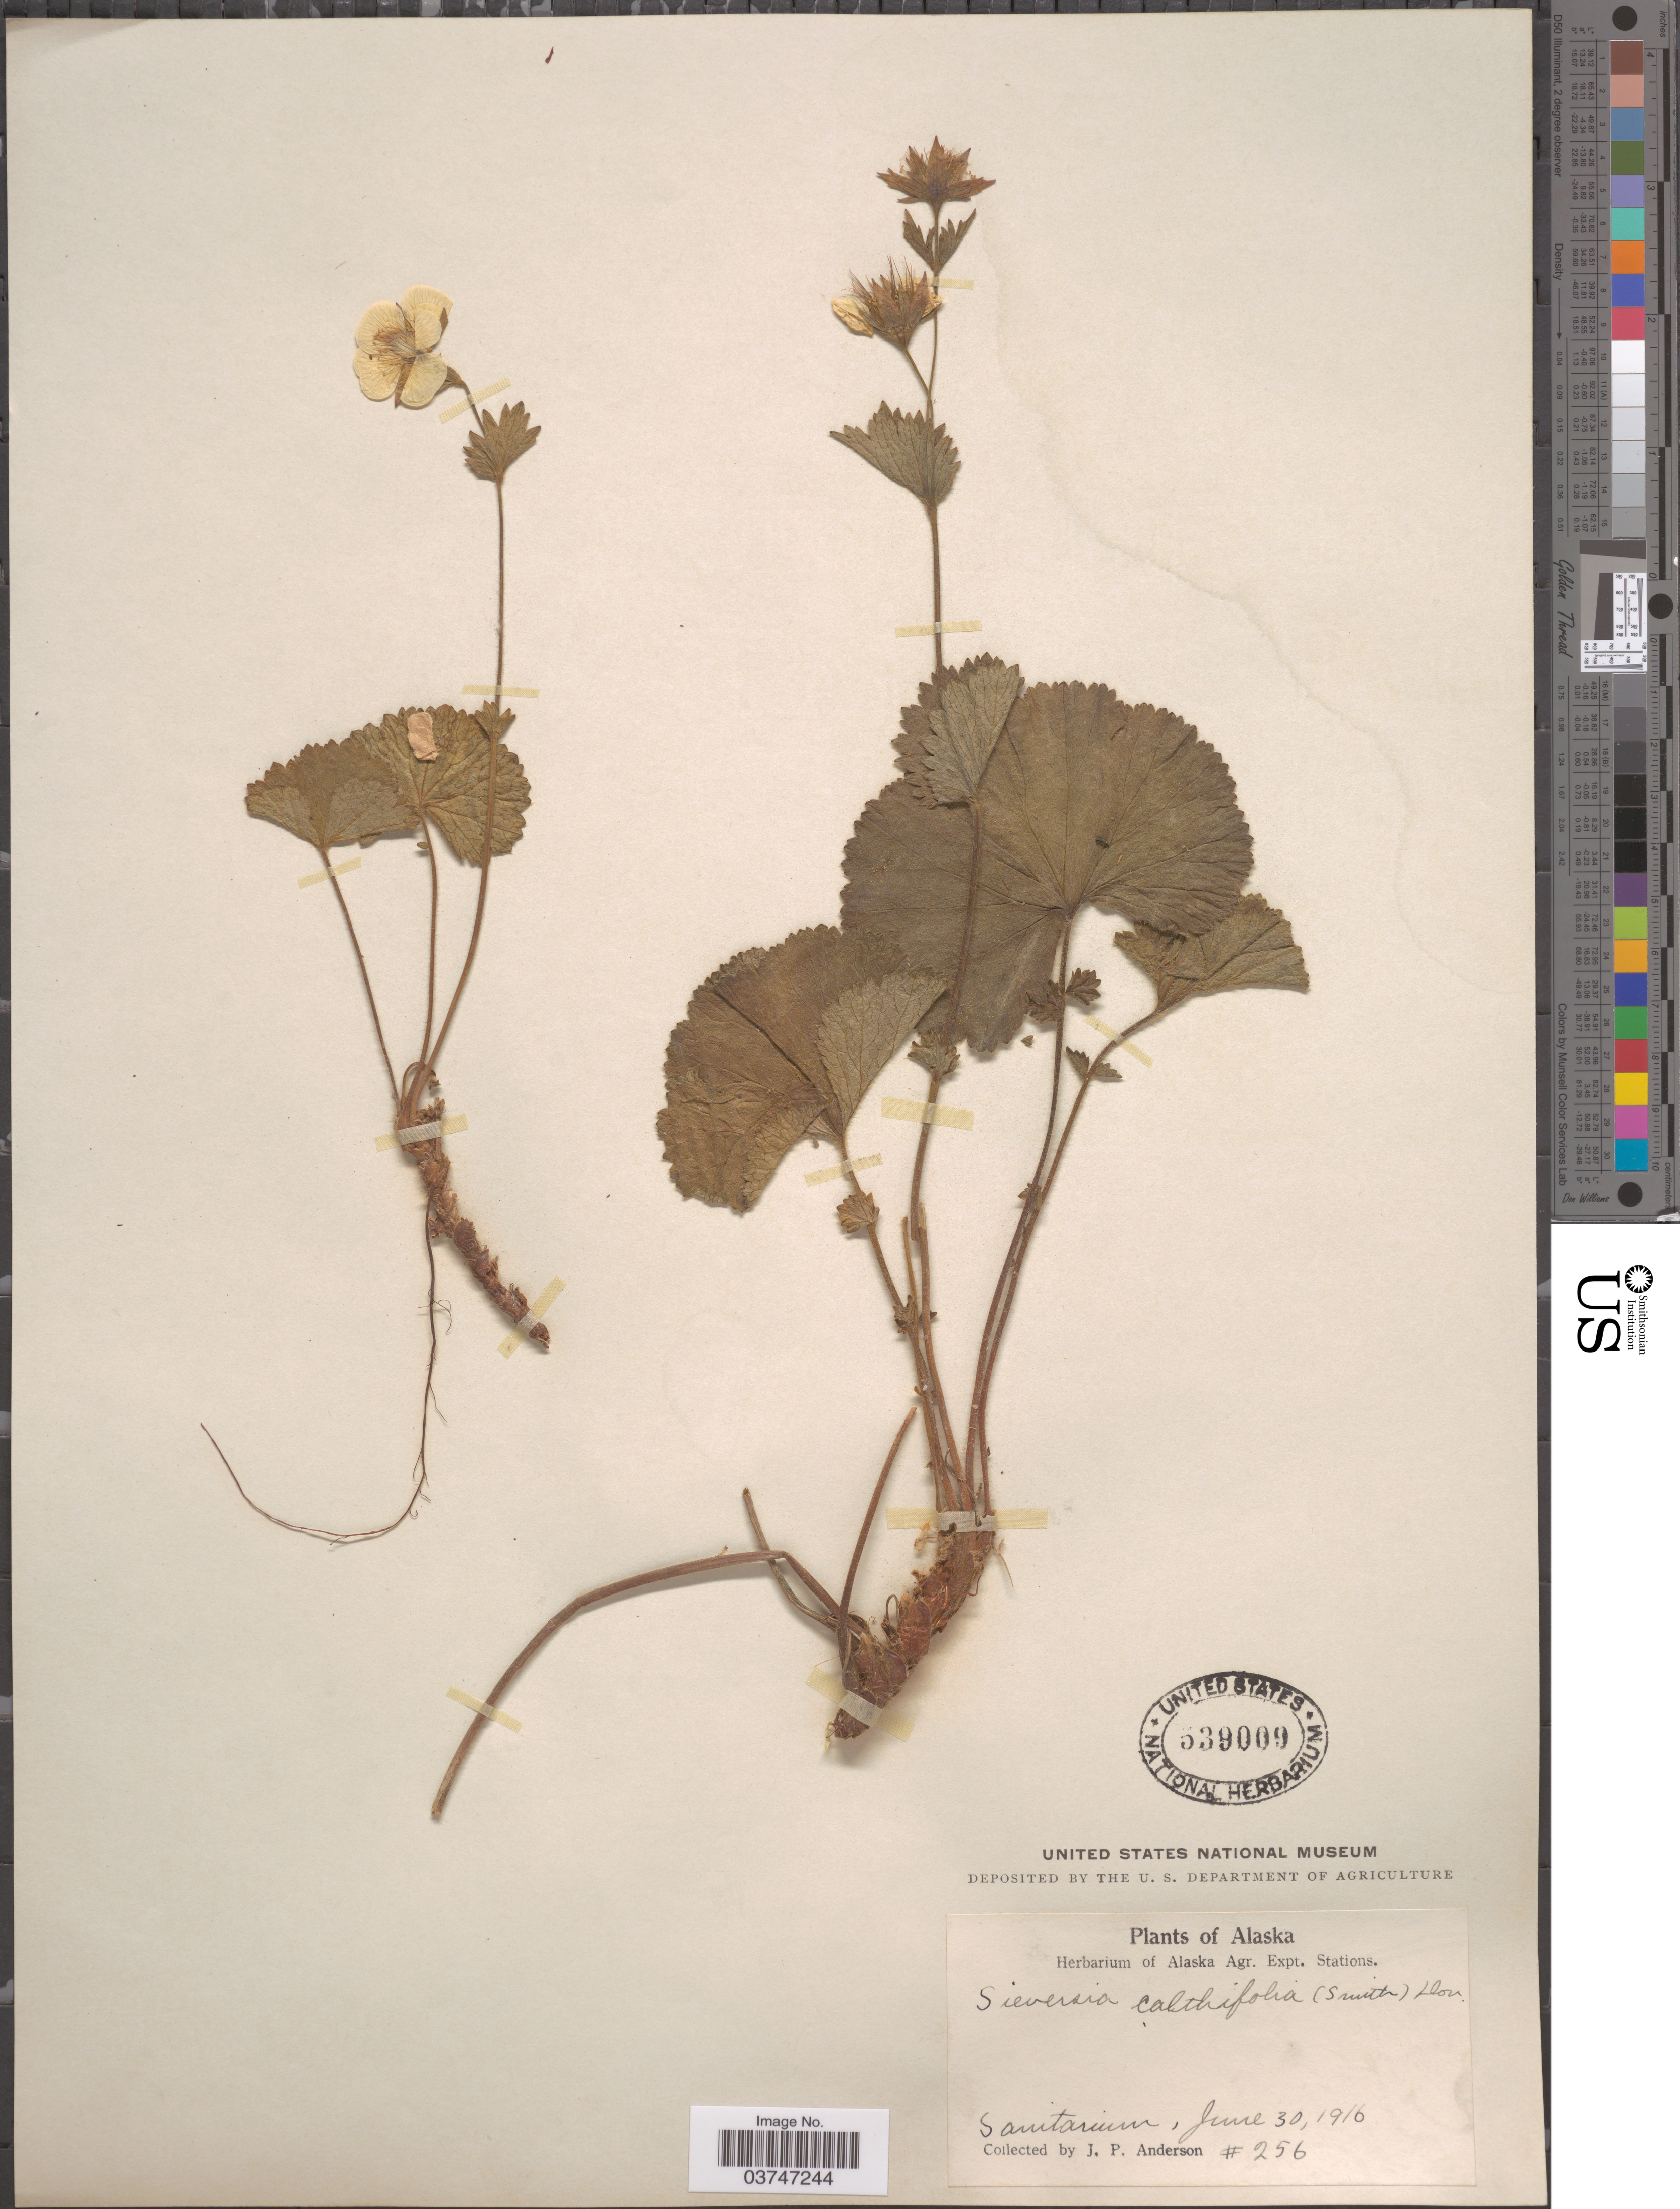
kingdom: Plantae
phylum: Tracheophyta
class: Magnoliopsida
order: Rosales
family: Rosaceae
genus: Geum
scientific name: Geum calthifolium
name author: Menzies ex Sm.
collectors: J. P. Anderson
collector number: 256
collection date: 1916-06-30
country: United States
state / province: Alaska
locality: Sanitarium.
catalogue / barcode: US 539009